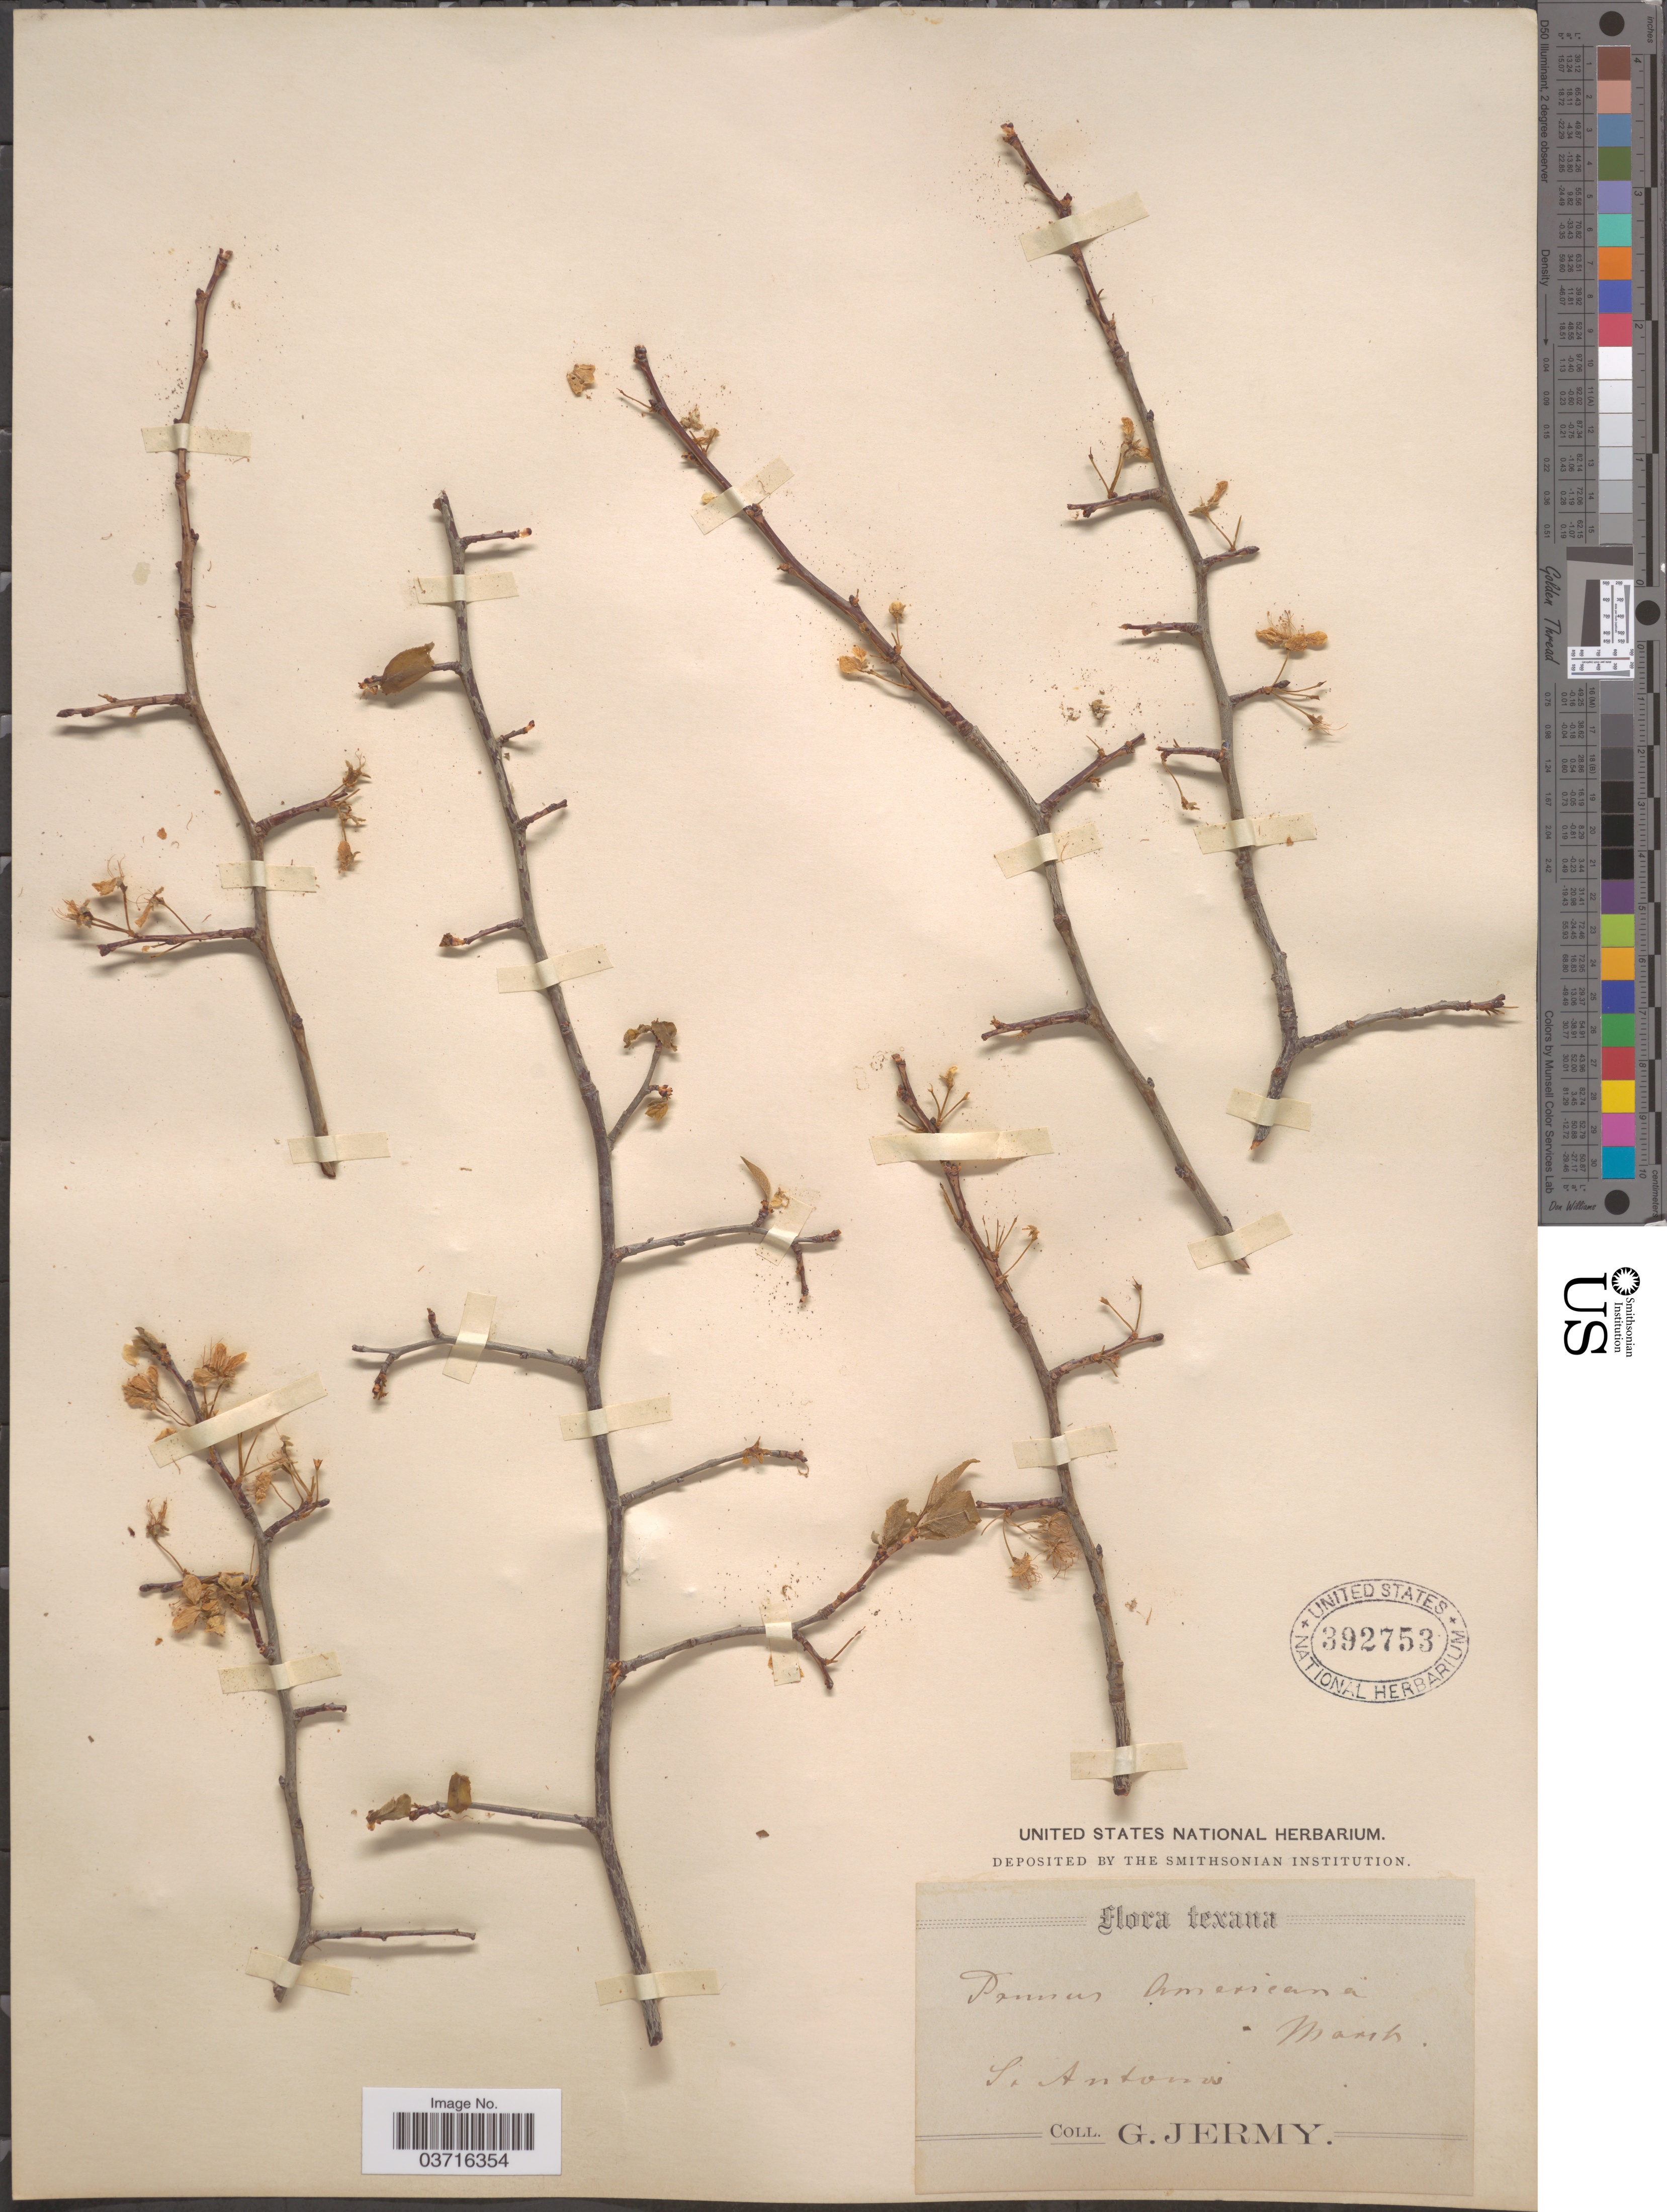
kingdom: Plantae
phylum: Tracheophyta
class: Magnoliopsida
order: Rosales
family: Rosaceae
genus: Prunus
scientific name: Prunus rivularis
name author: Scheele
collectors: G. Jermy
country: United States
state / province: Texas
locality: S. Antonio.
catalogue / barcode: US 392753